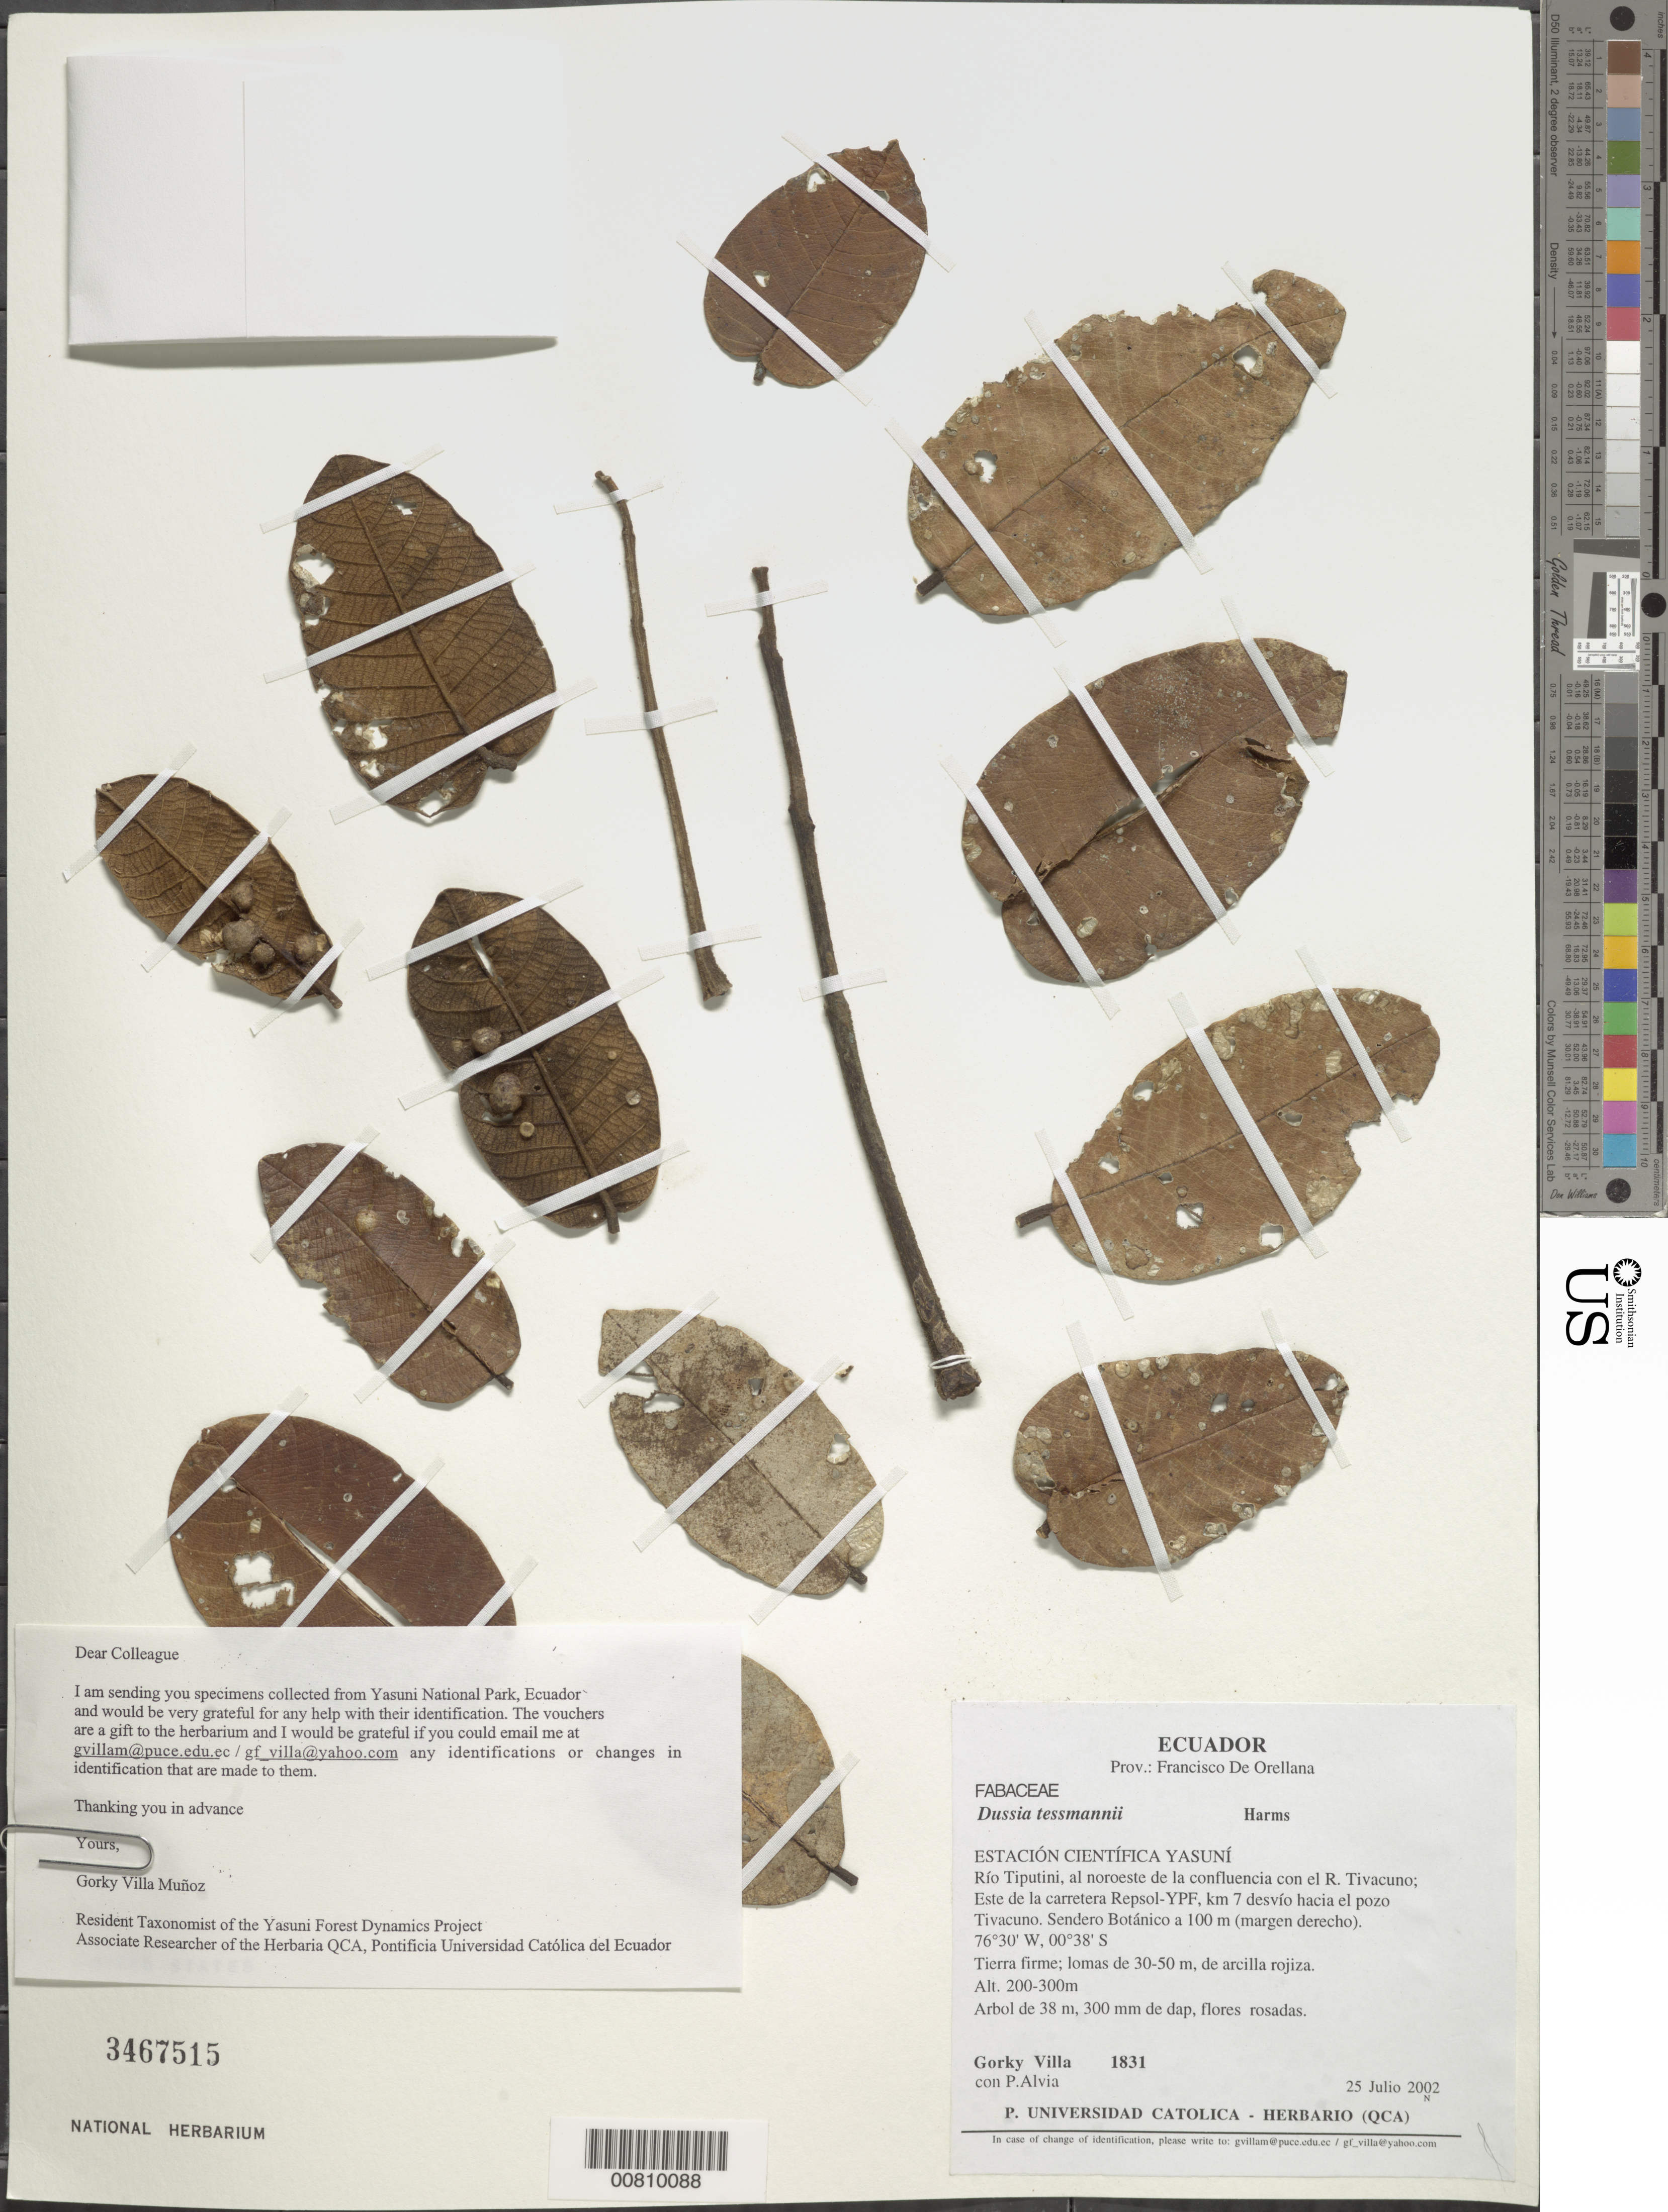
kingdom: Plantae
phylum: Tracheophyta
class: Magnoliopsida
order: Fabales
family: Fabaceae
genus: Dussia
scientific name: Dussia tessmannii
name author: Harms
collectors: G. Villa & P. Alvia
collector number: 1831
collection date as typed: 25 Jul 2002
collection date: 2002-07-25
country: Ecuador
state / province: Orellana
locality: Yasuni National Park, Rio Tiputini.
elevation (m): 100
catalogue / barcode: US 3467515